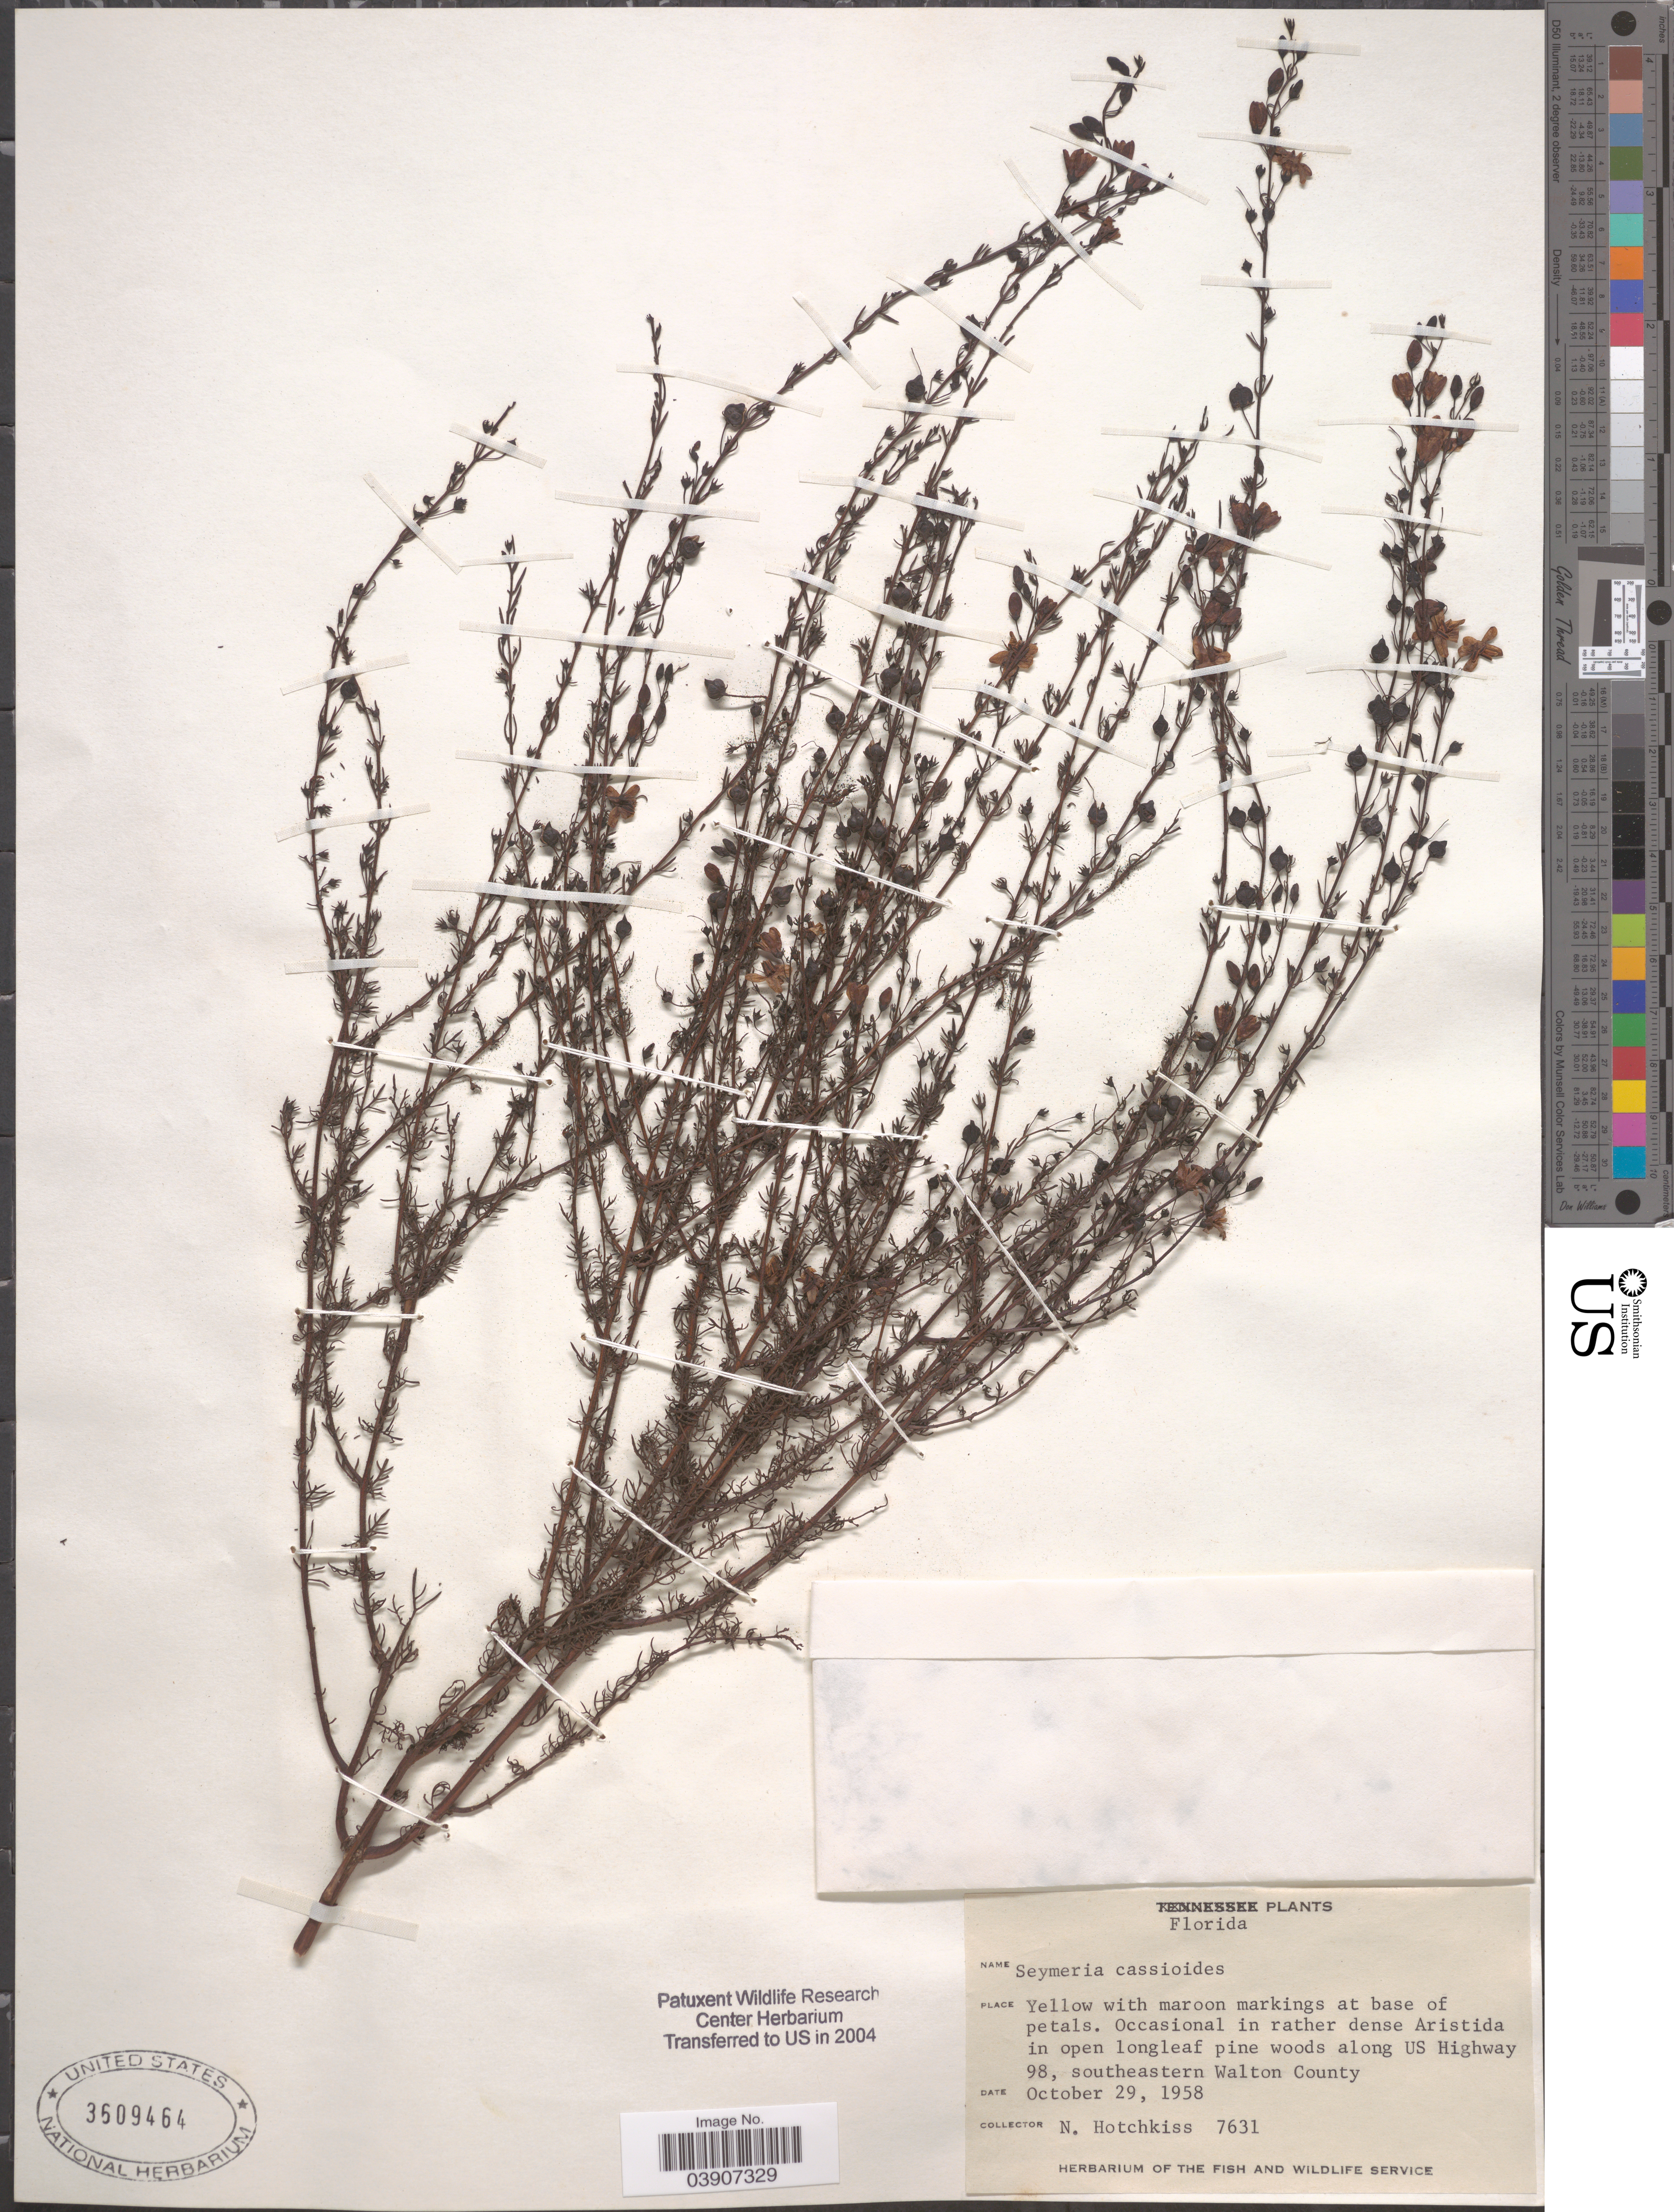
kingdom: Plantae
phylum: Tracheophyta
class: Magnoliopsida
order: Lamiales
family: Orobanchaceae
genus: Seymeria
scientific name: Seymeria cassioides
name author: (J.F. Gmel.) S.F. Blake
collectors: N. Hotchkiss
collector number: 7631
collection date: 1958-10-29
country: United States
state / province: Florida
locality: Occasional in rather dense Aristida in open longleaf pine woods along US Highway 98, southeastern Walton County.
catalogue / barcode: US 3609464